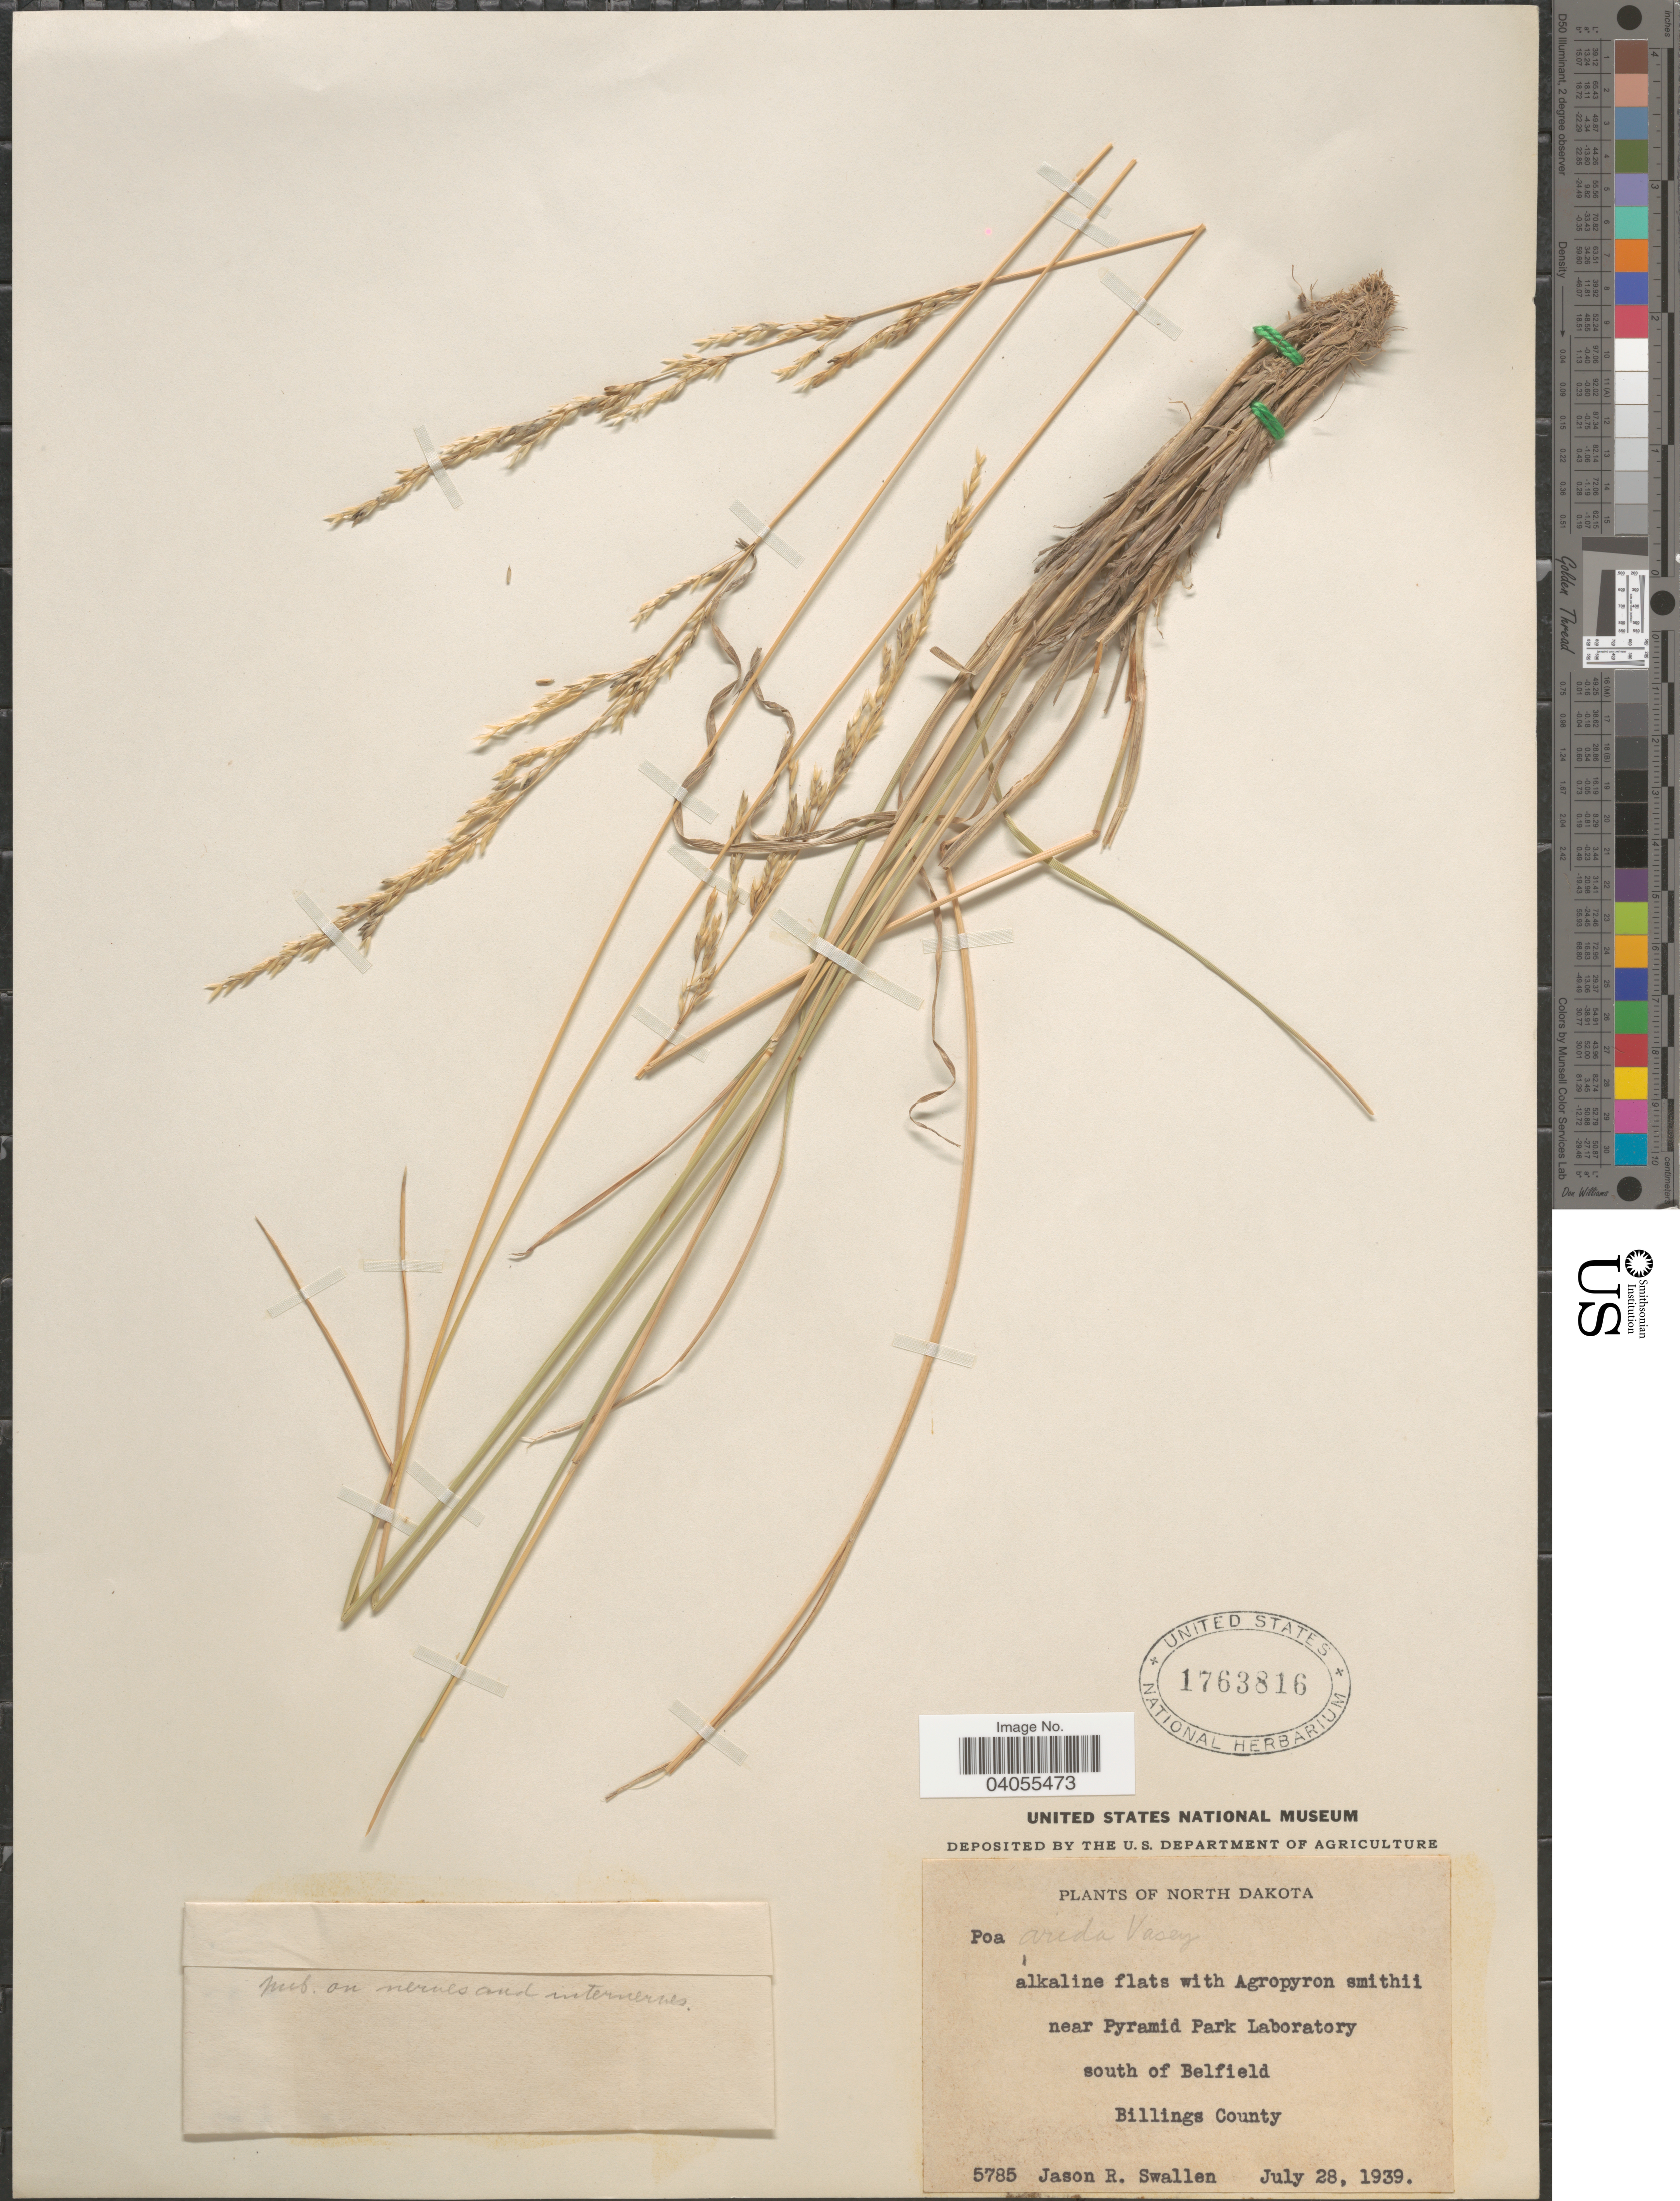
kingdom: Plantae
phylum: Tracheophyta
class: Liliopsida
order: Poales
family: Poaceae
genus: Poa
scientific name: Poa arida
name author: Vasey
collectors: J. R. Swallen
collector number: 5785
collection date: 1939-07-28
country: United States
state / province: North Dakota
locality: Near Pyramid Park Laboratory. South of Belfield, Billings County.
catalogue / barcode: US 1763816